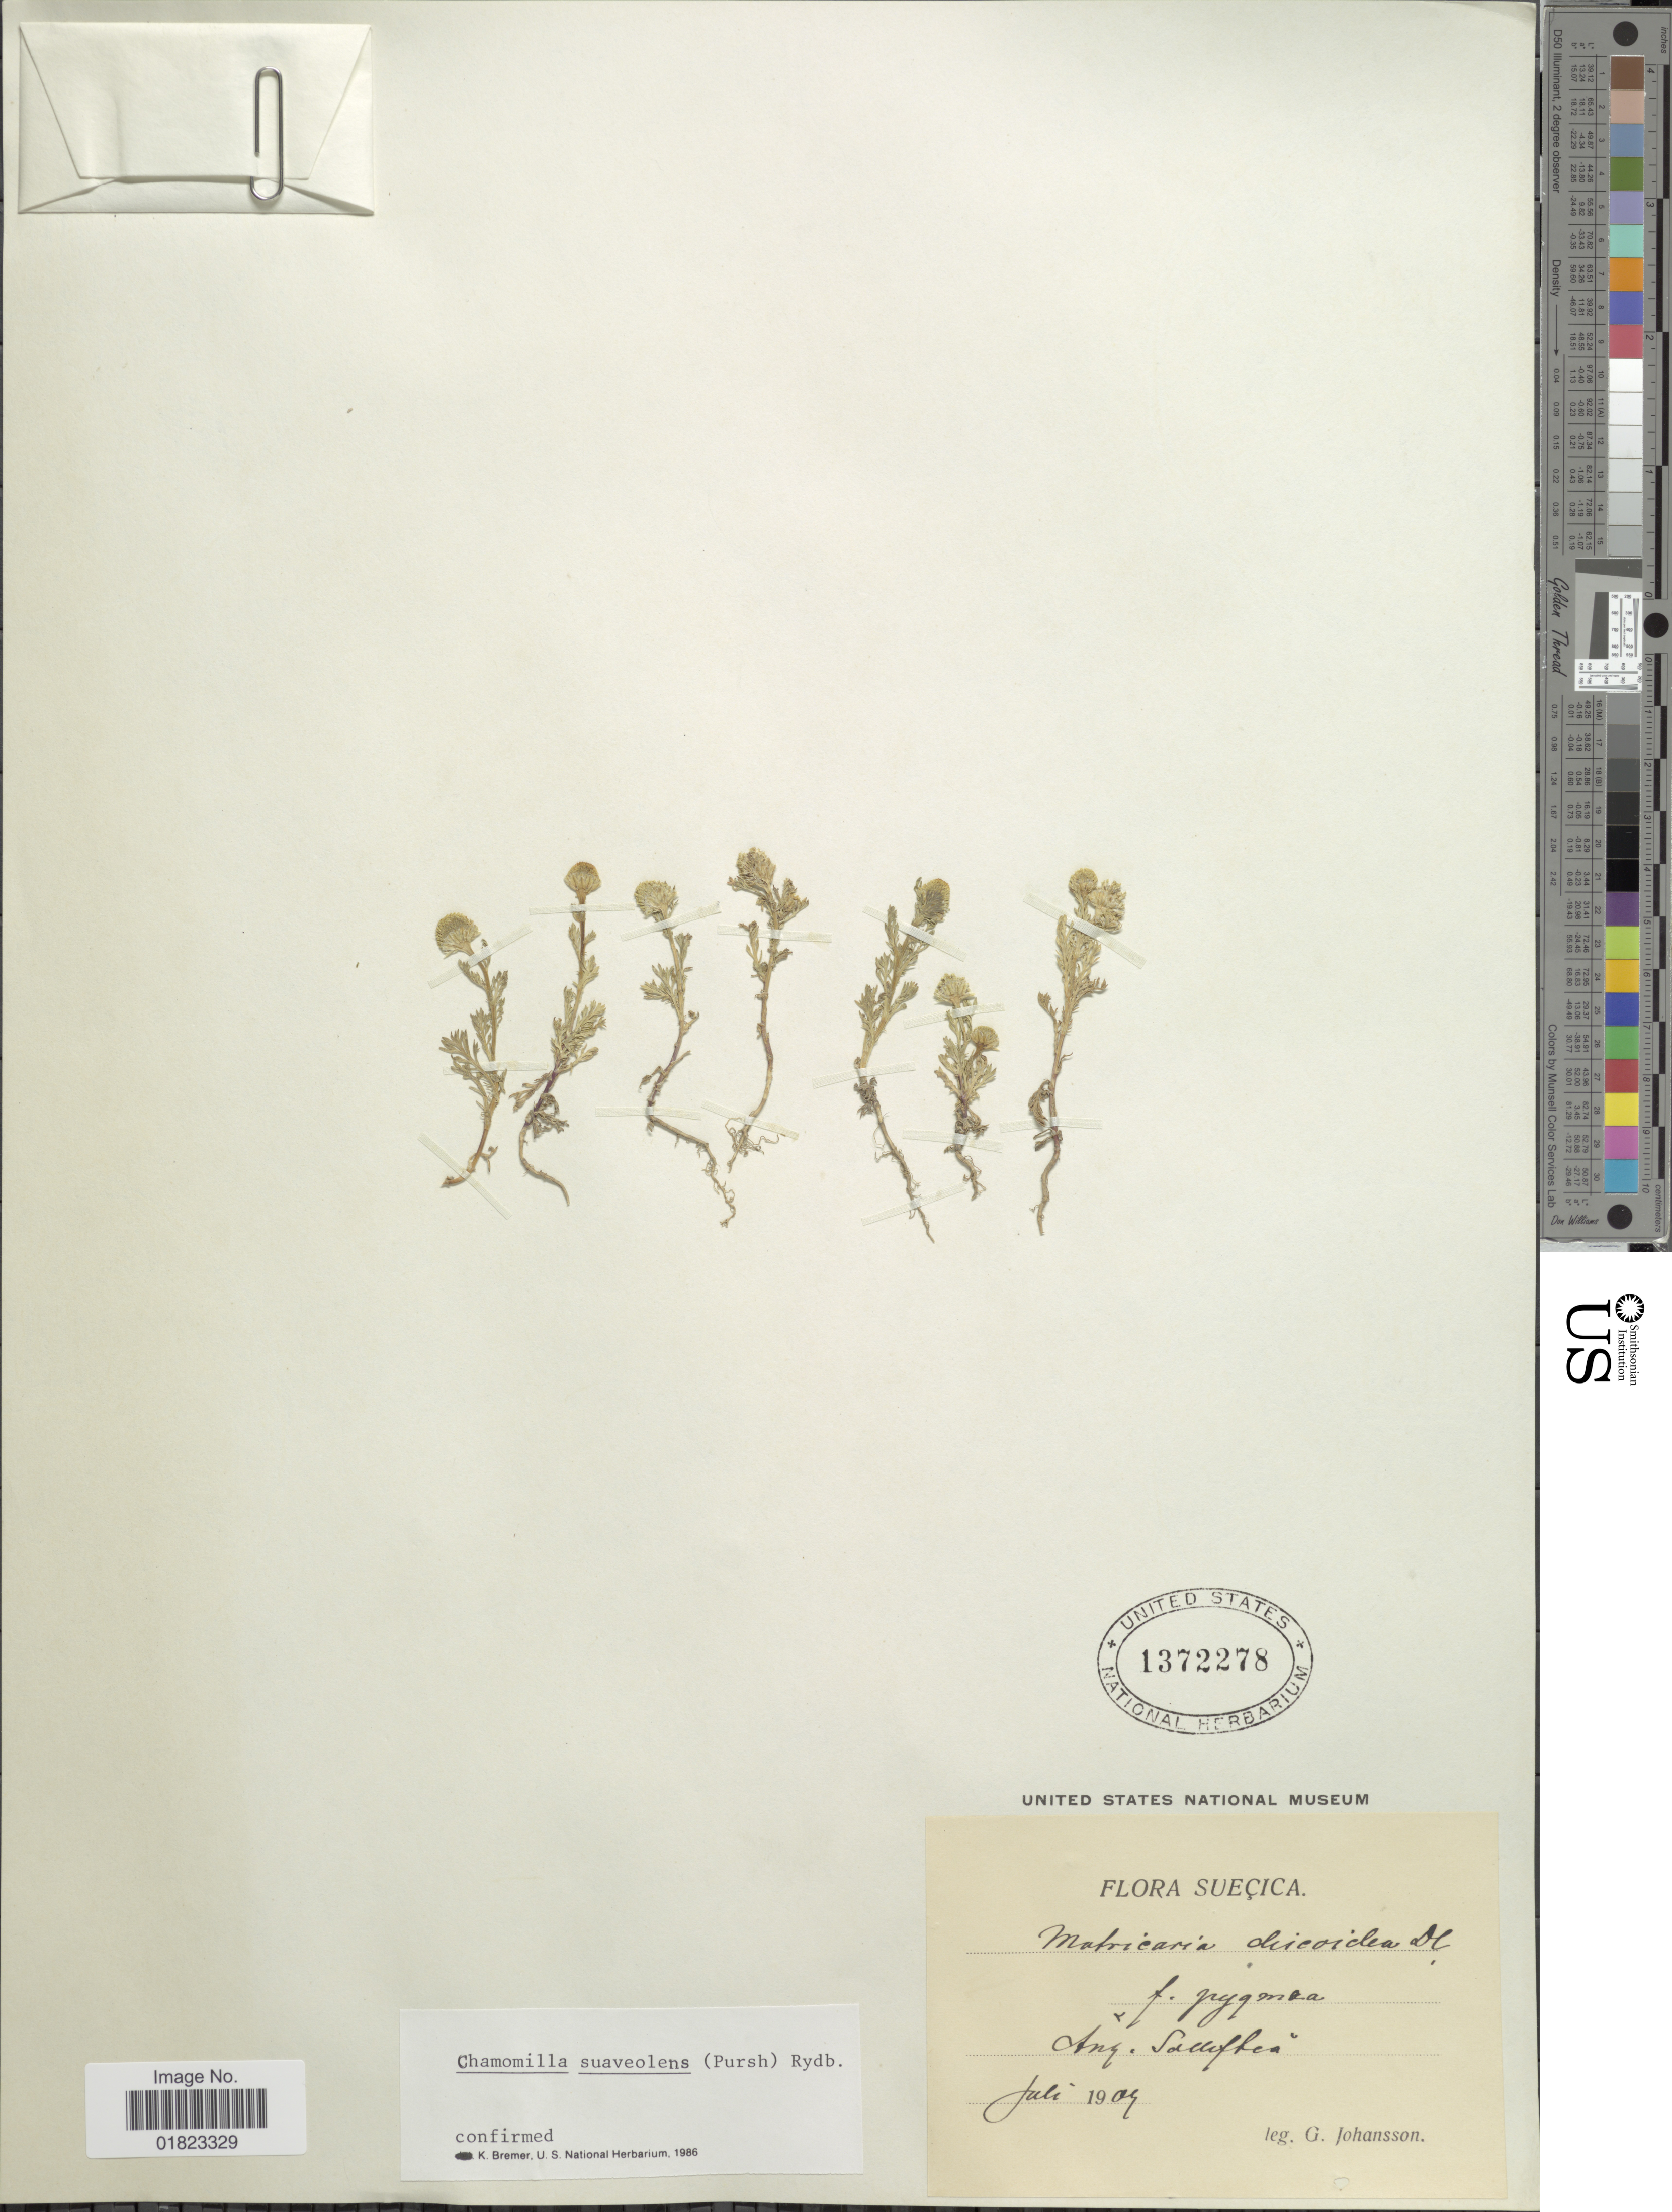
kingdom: Plantae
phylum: Tracheophyta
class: Magnoliopsida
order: Asterales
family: Asteraceae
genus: Matricaria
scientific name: Matricaria matricarioides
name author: (Less.) Porter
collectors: G. Johansson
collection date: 1907-07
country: Sweden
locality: Suecica. Ang. Sollefteå.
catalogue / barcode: US 1372278